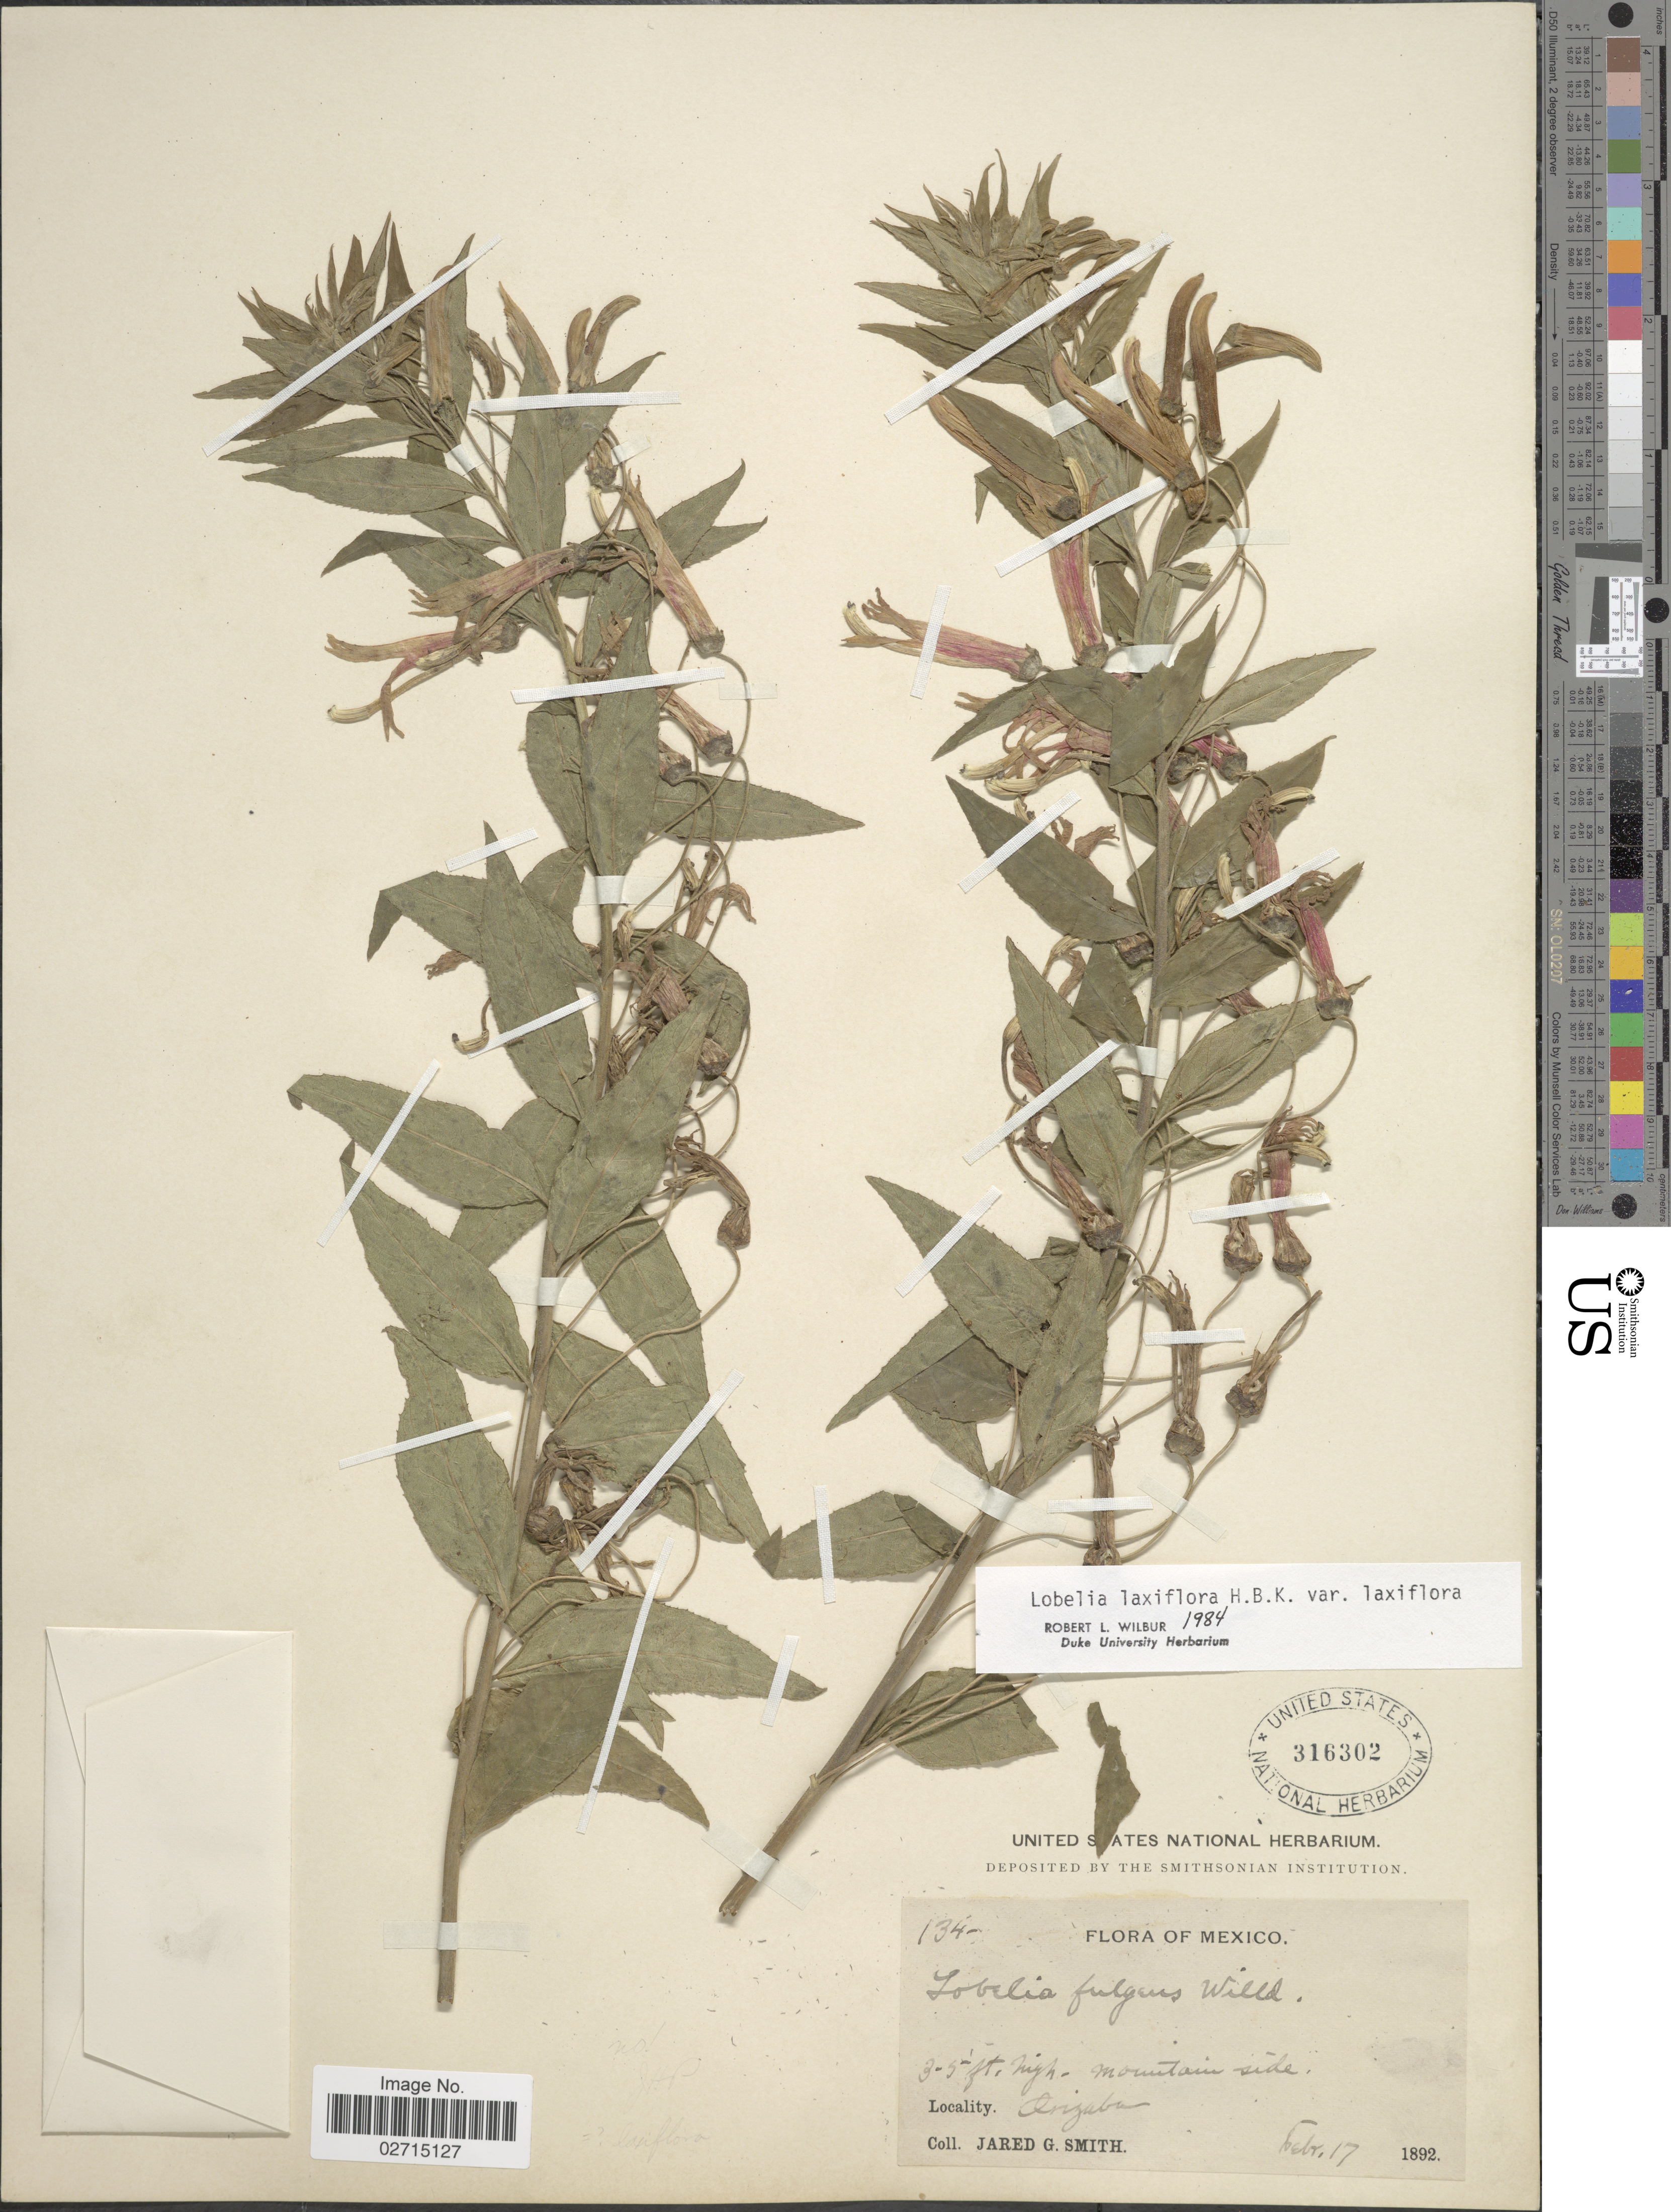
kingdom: Plantae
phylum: Tracheophyta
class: Magnoliopsida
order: Asterales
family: Campanulaceae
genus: Lobelia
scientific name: Lobelia laxiflora subsp. laxiflora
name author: Kunth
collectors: J. G. Smith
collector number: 134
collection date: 1892-02-17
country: Mexico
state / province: Veracruz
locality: Mountain side, Orizaba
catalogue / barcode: US 316302